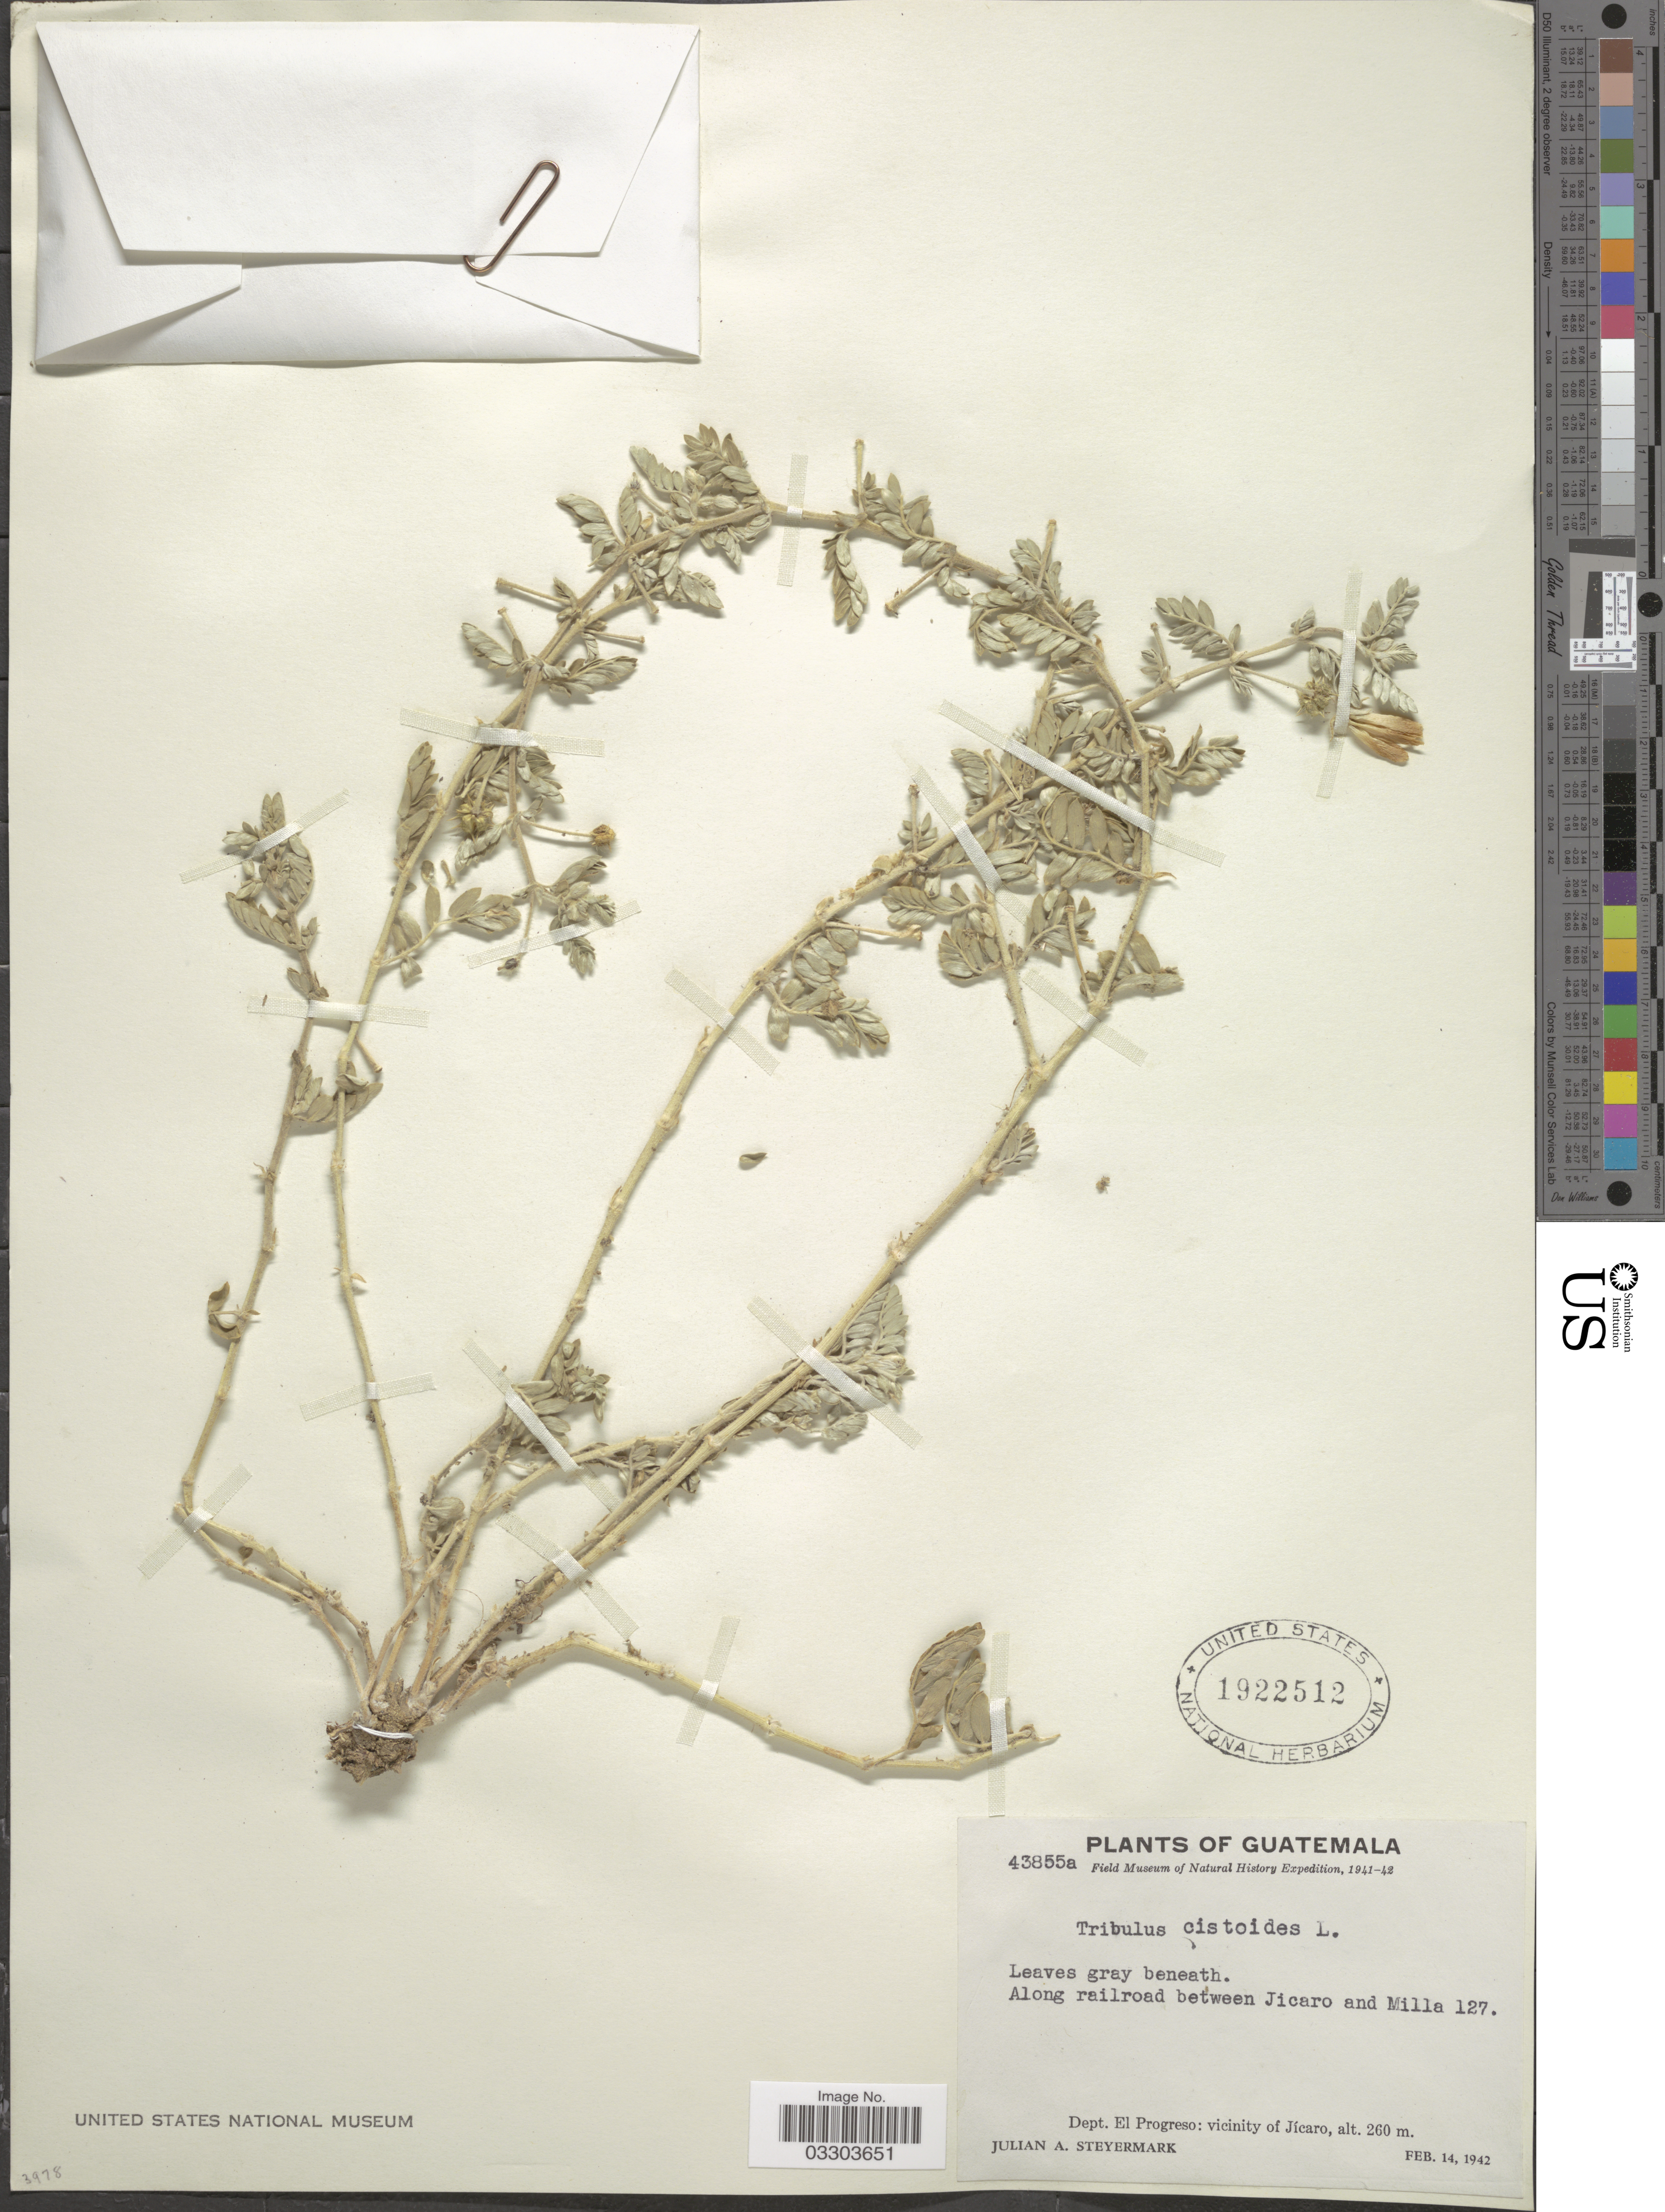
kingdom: Plantae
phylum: Tracheophyta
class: Magnoliopsida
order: Zygophyllales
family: Zygophyllaceae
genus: Tribulus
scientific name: Tribulus cistoides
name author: L.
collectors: J. Steyermark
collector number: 43855a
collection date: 1942-02-14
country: Guatemala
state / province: El Progreso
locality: Along railroad between Jicaro and Milla 127. Dept. El Progreso: vicinity of Jícaro.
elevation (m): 260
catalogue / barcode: US 1922512